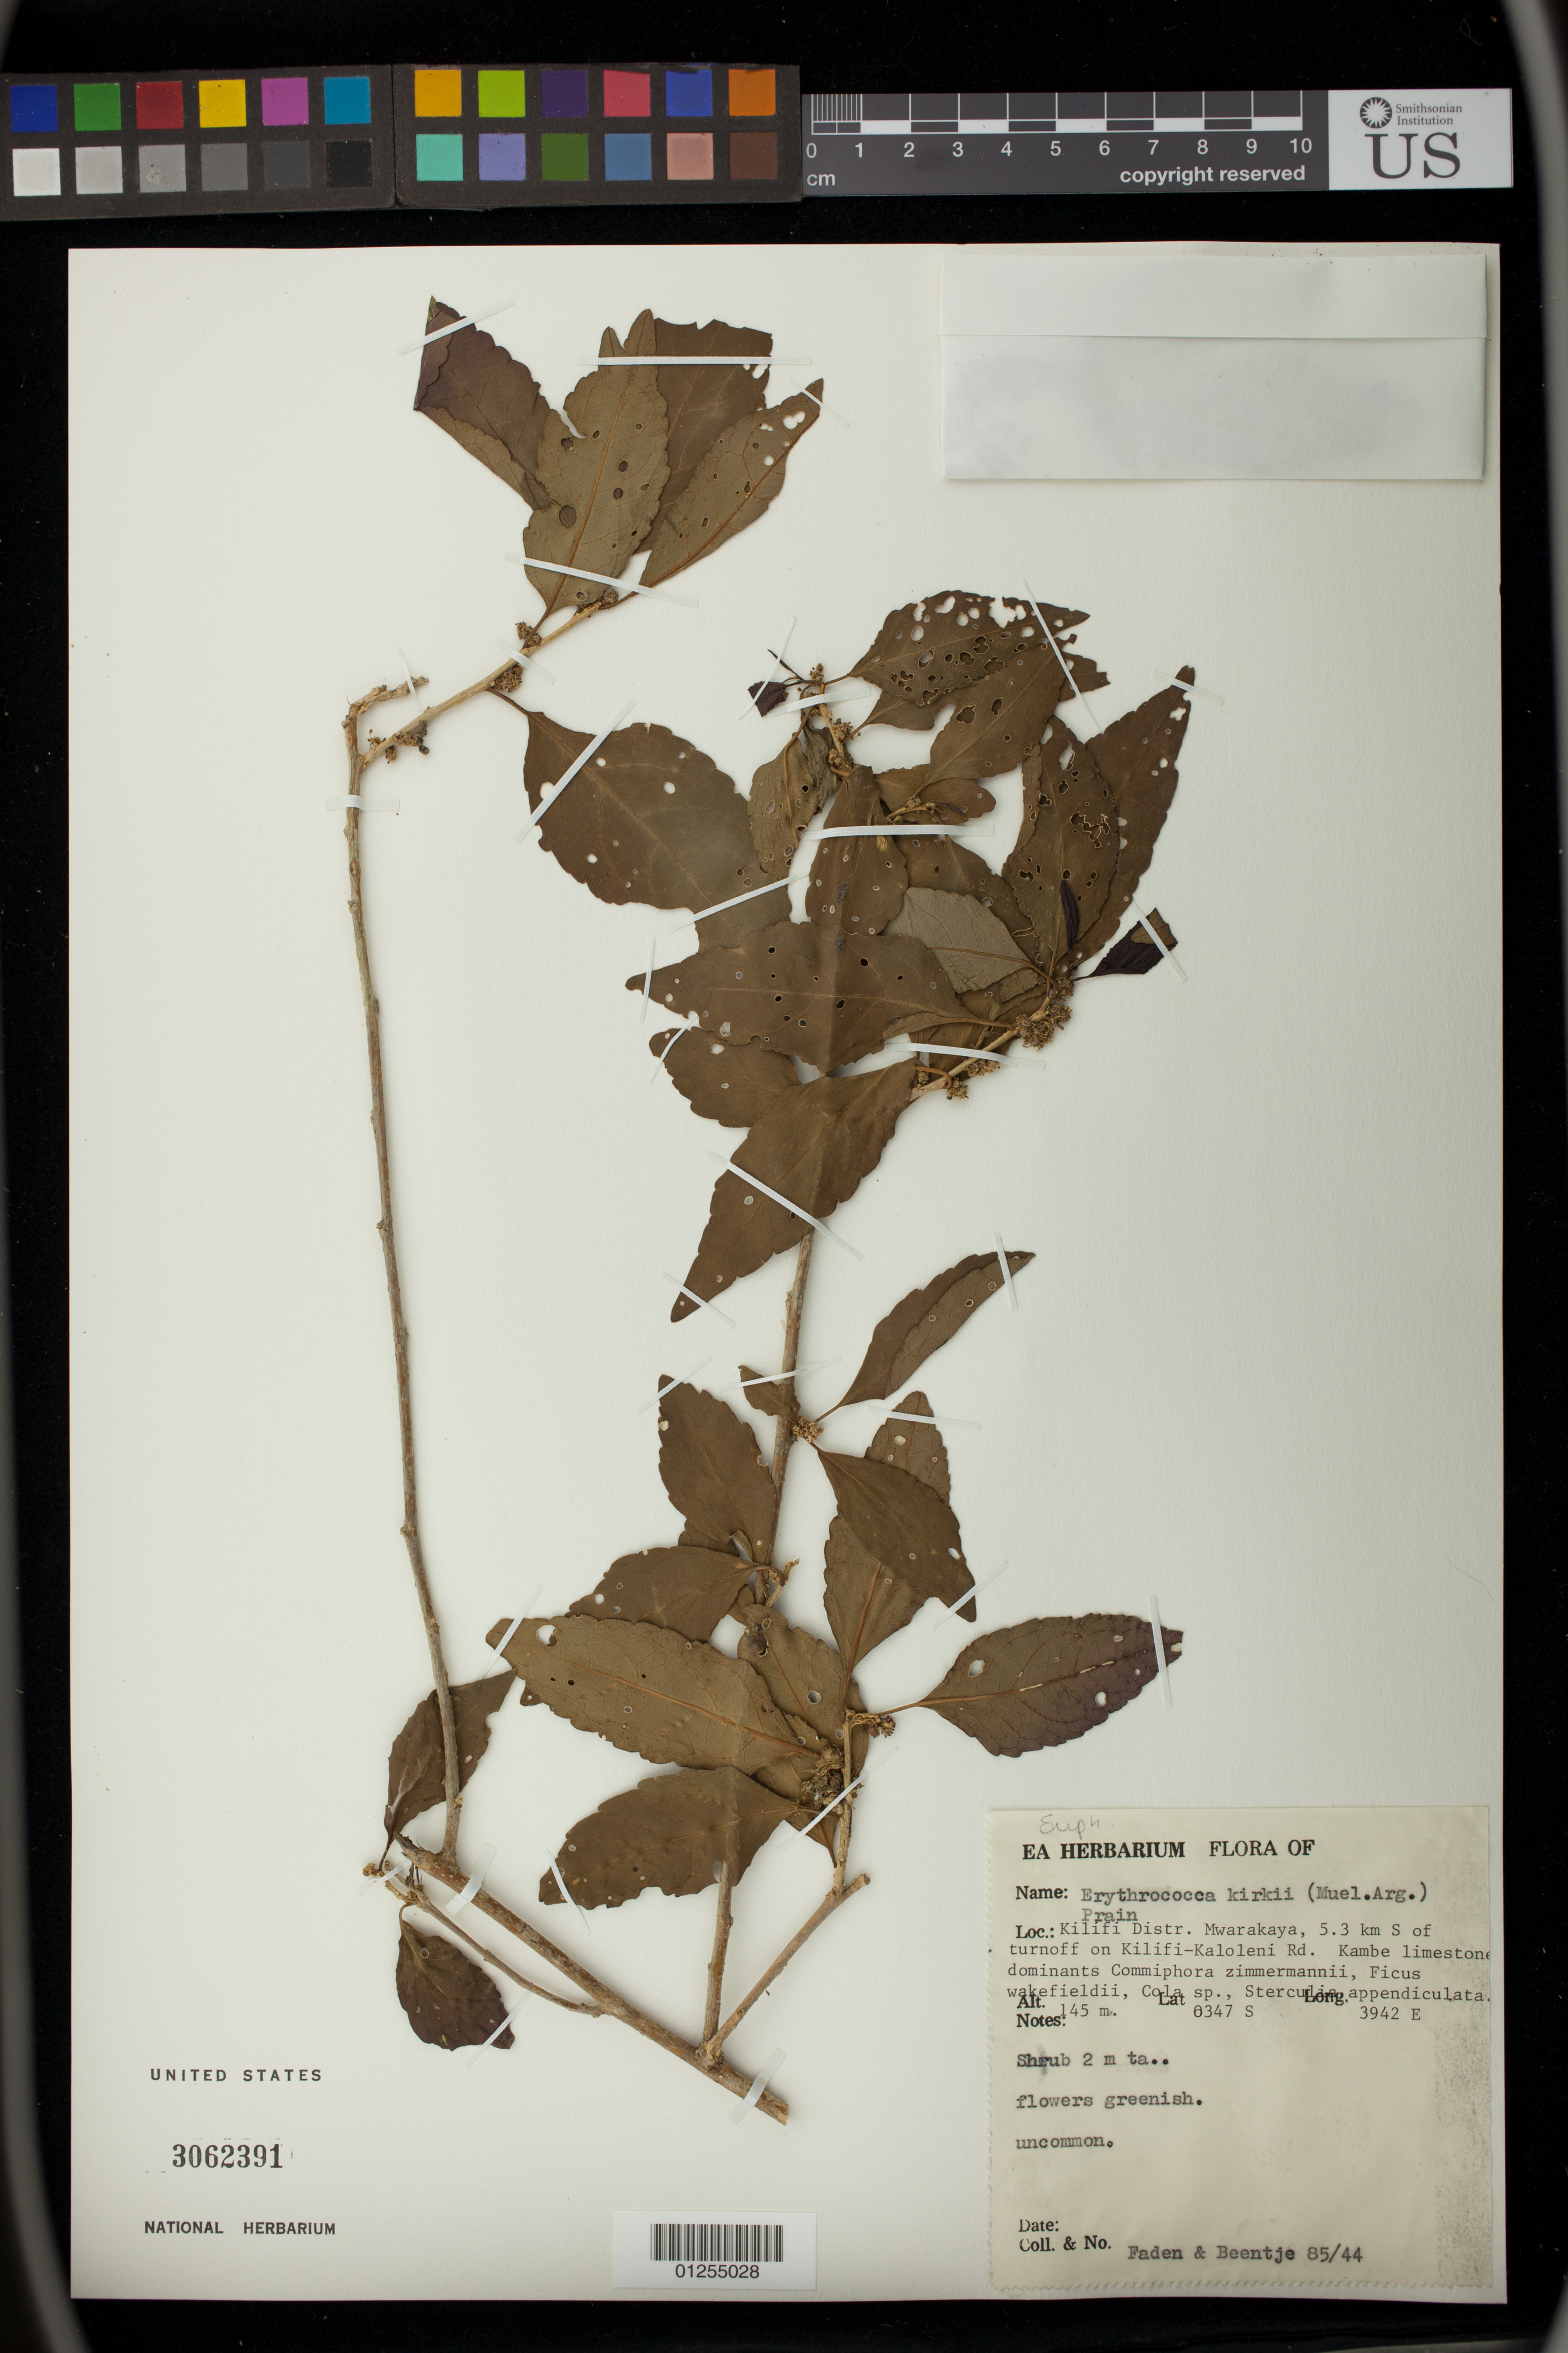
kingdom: Plantae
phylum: Tracheophyta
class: Magnoliopsida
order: Malpighiales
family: Euphorbiaceae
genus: Erythrococca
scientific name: Erythrococca kirkii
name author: (Müll. Arg.) Prain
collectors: -- Faden & -- Beentje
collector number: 85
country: Kenya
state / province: Kilifi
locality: Mwarakaya, 5.3 km S of turnoff on Kilifi-Kaloleni Rd.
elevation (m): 145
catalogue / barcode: US 3062391